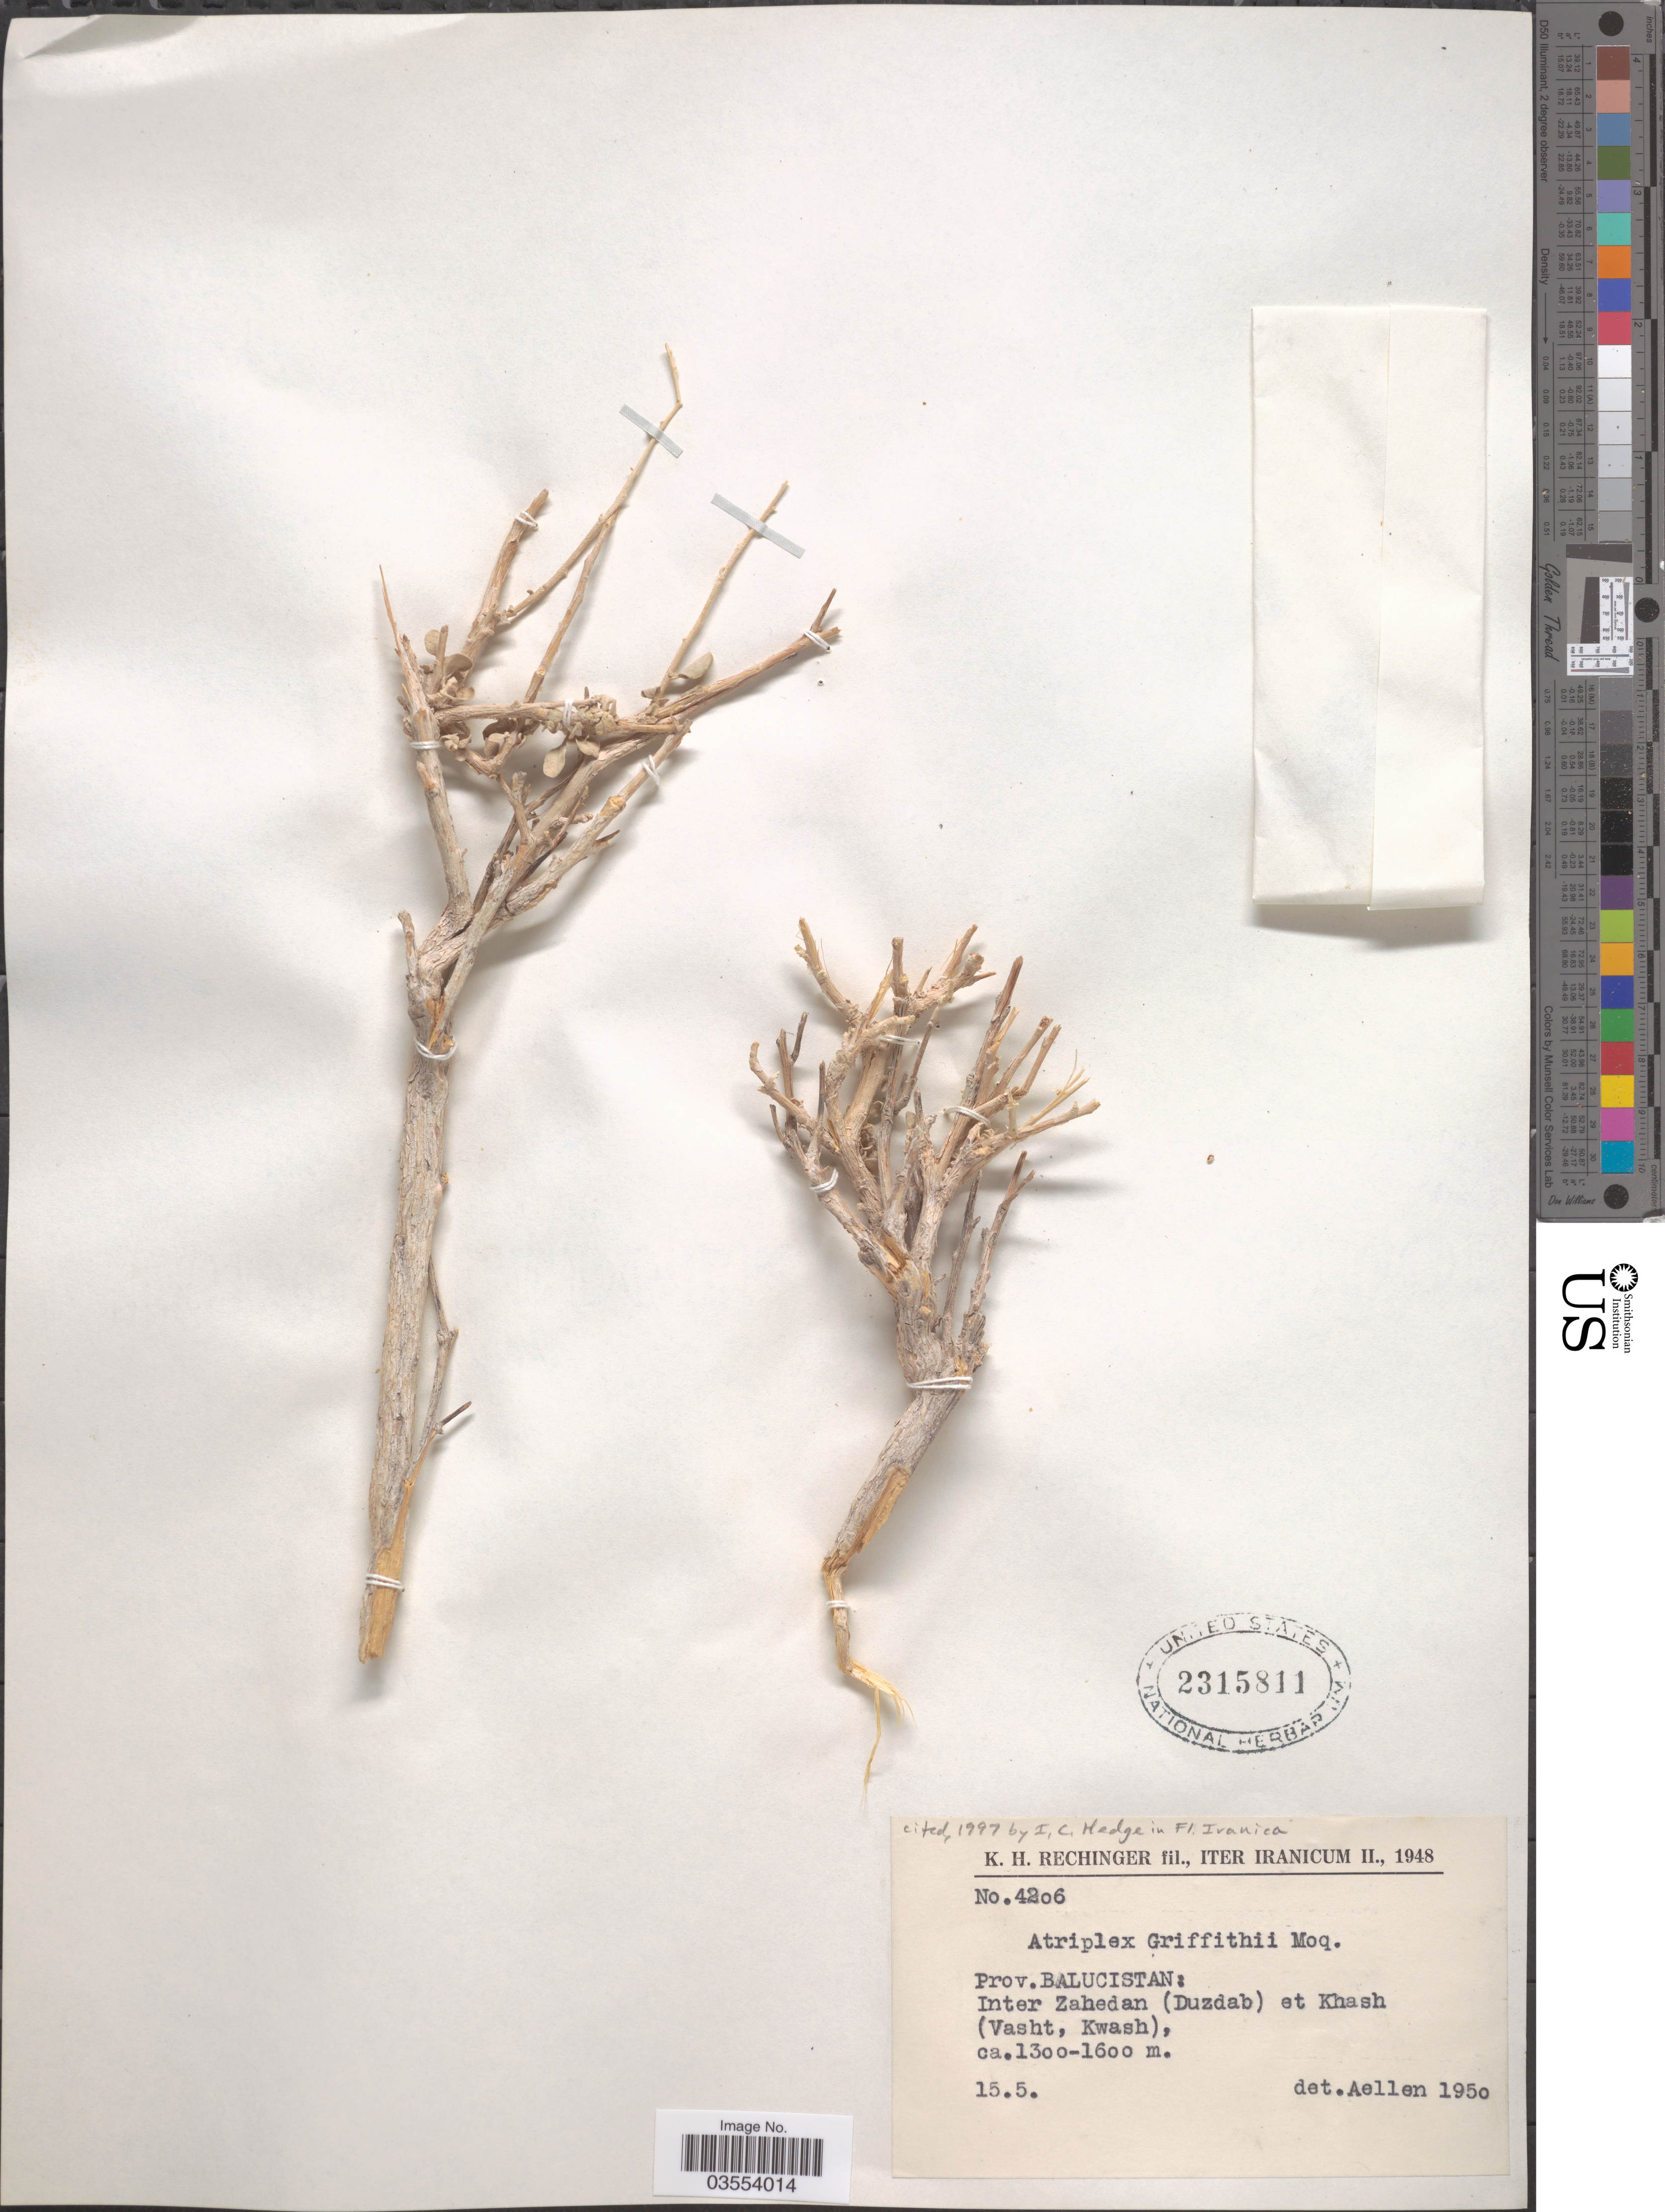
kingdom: Plantae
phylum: Tracheophyta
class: Magnoliopsida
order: Caryophyllales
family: Amaranthaceae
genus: Atriplex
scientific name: Atriplex griffithsii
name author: Standl.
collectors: K. H. Rechinger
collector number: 4206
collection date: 1948-05-15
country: Iran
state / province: Sistan and Baluchistan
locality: Iter Iranicum. Prov. Balucistan: Inter Zahedan (Duzdab) et Khash (Vasht, Kwash).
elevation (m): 1300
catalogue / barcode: US 2315811